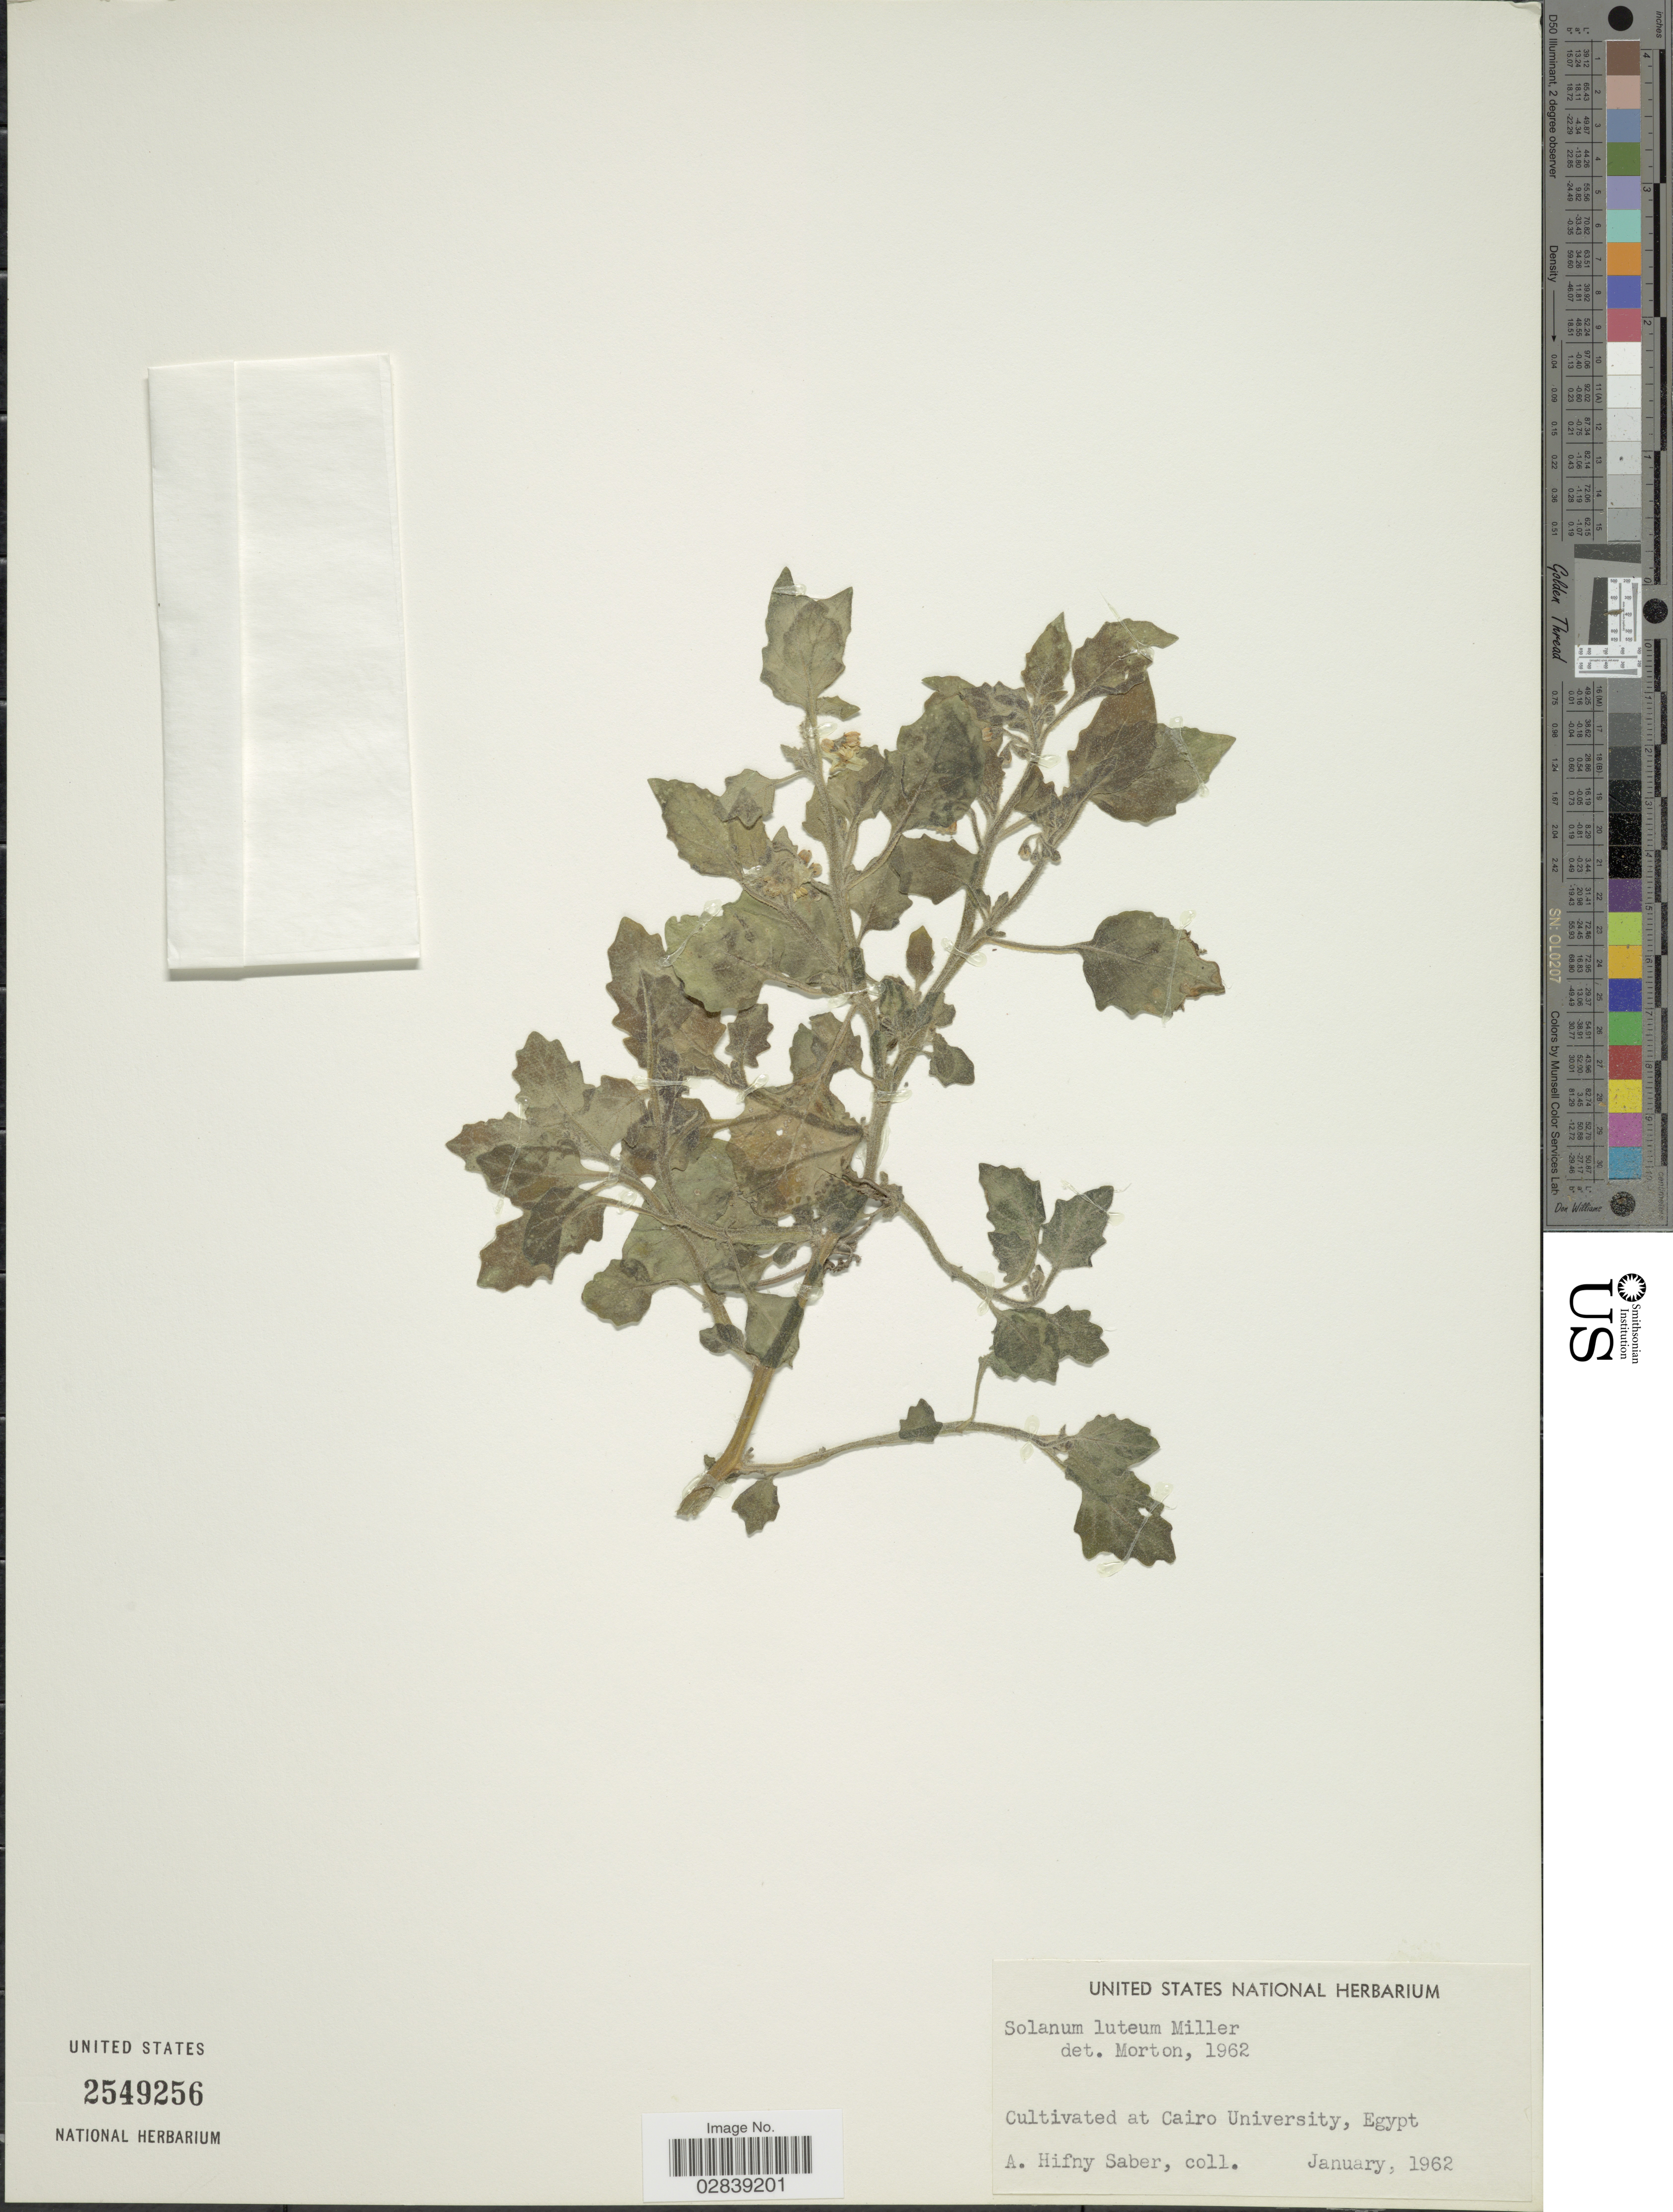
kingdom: Plantae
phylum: Tracheophyta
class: Magnoliopsida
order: Solanales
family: Solanaceae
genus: Solanum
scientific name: Solanum luteum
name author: Mill.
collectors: A. Saber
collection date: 1962-01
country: Egypt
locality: Cairo University.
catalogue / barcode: US 2549256